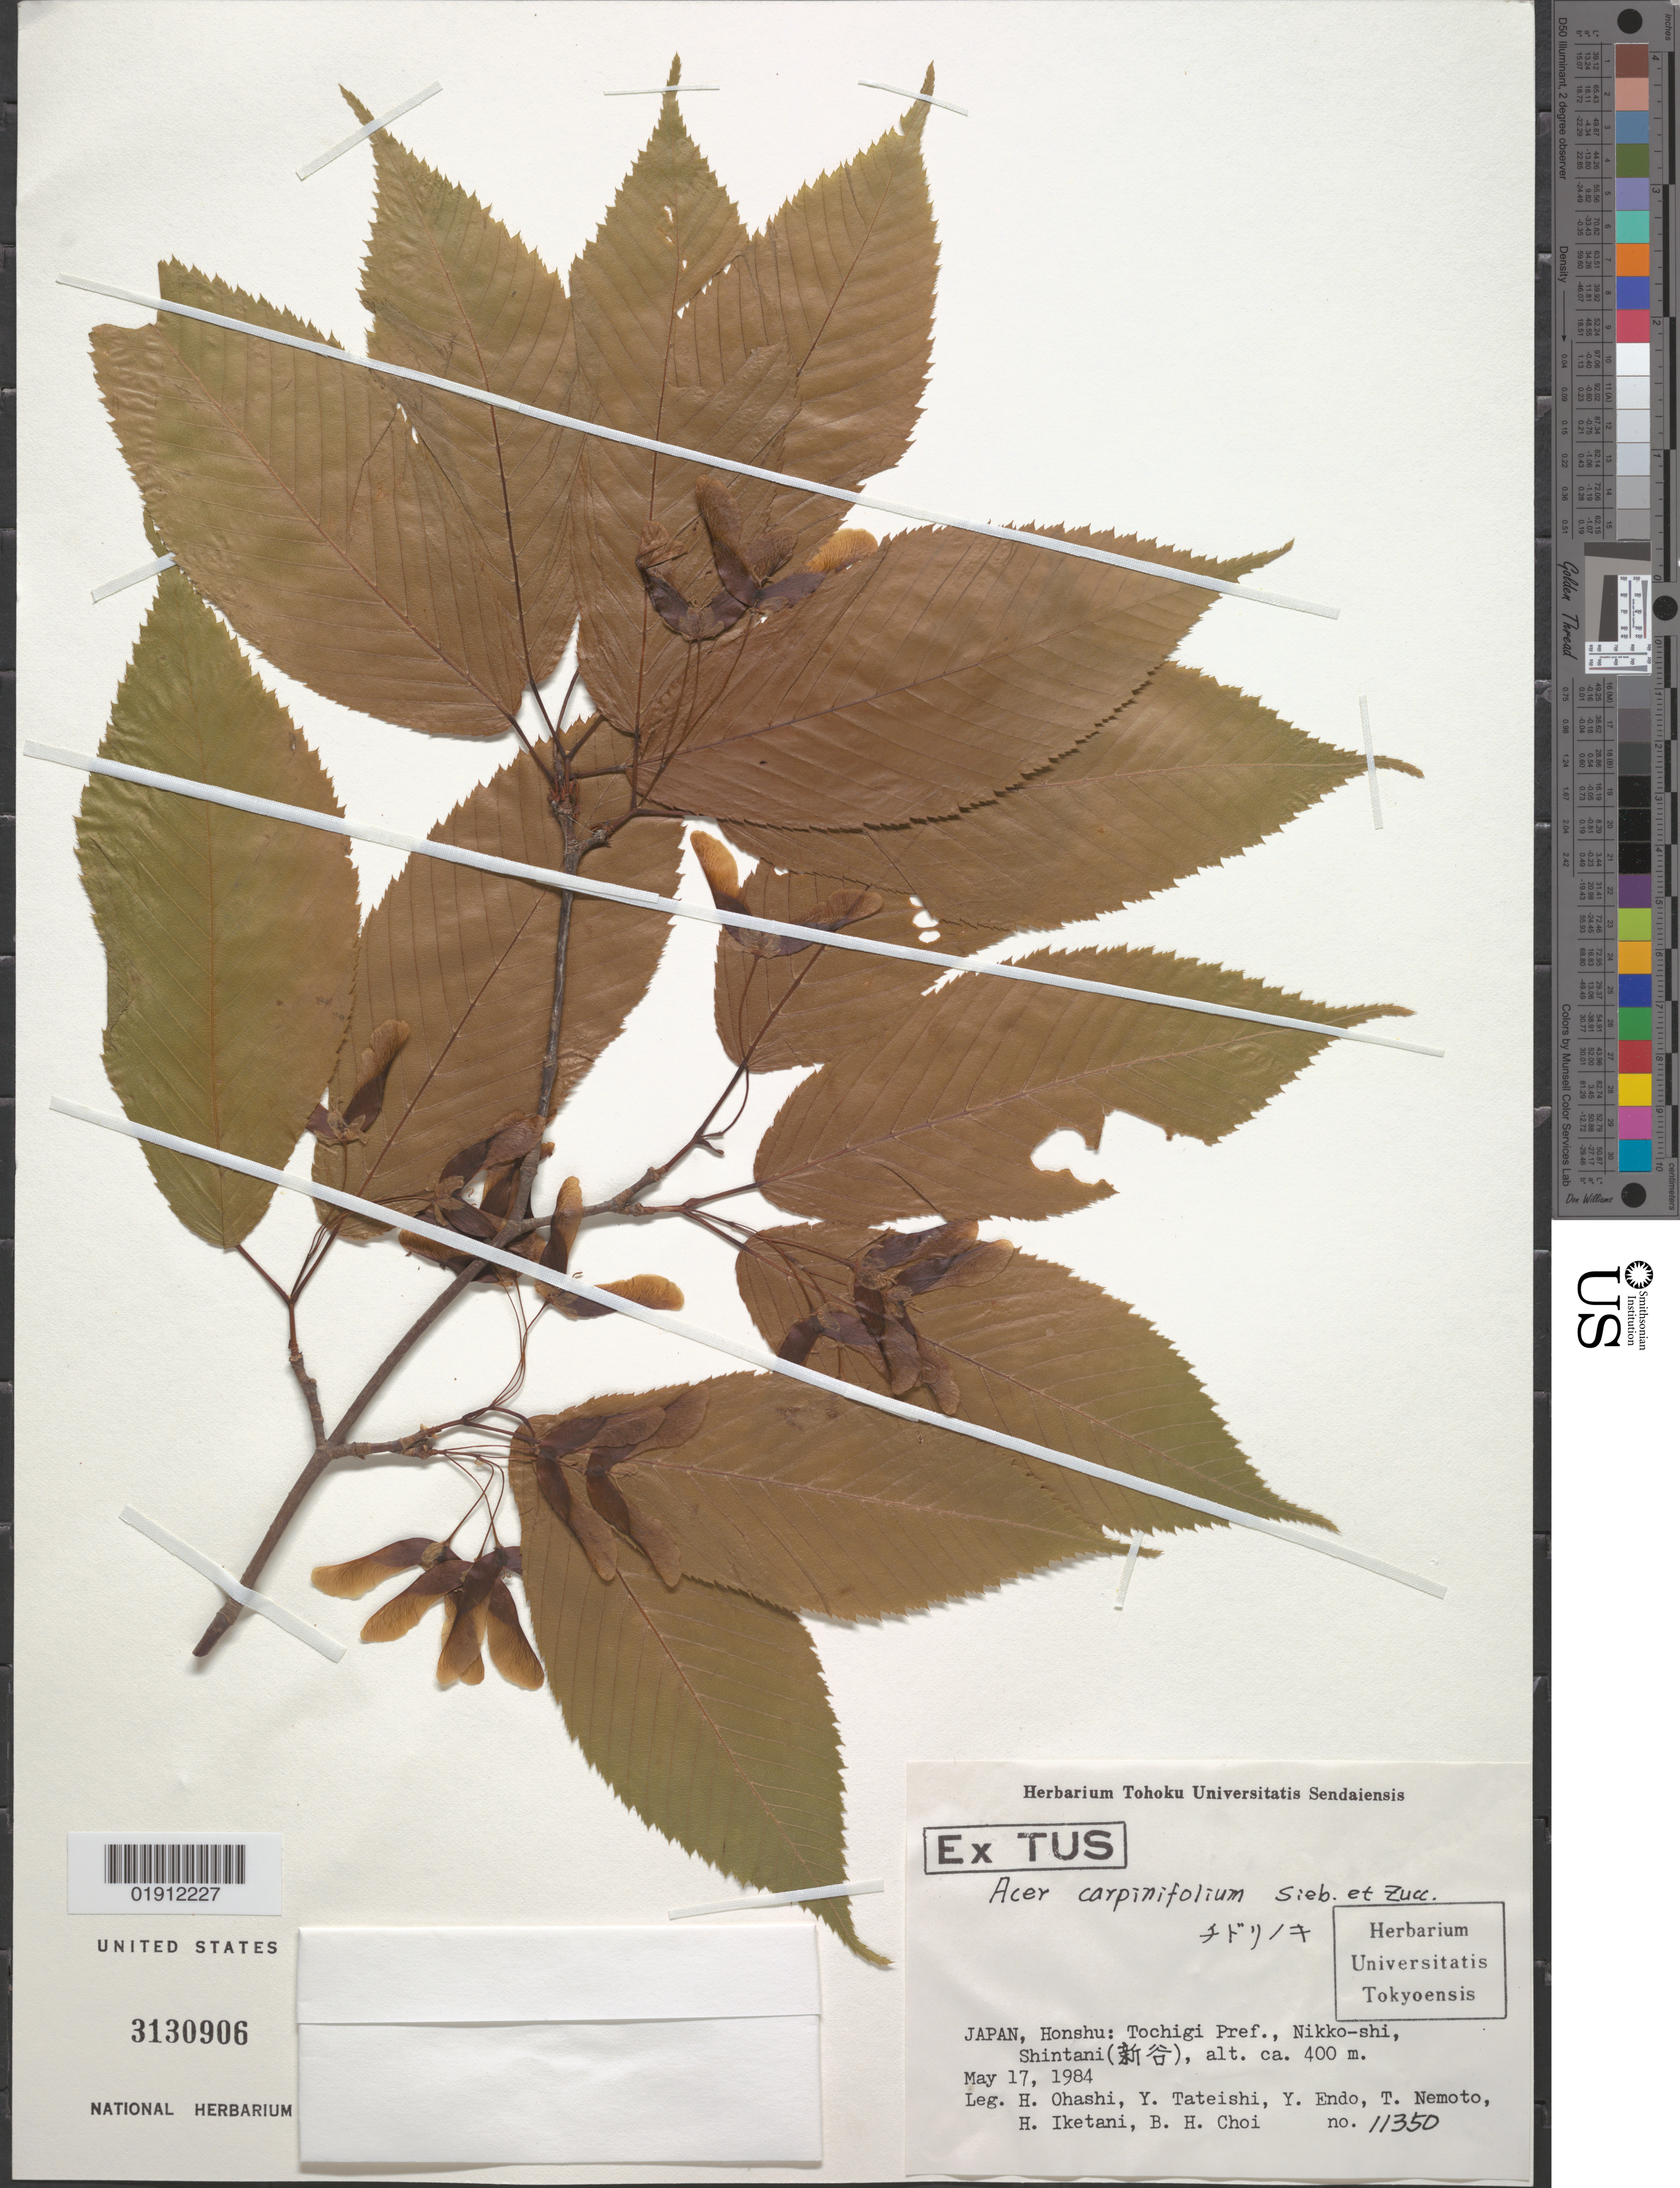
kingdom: Plantae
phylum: Tracheophyta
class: Magnoliopsida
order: Sapindales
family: Sapindaceae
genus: Acer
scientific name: Acer carpinifolium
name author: Siebold & Zucc.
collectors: H. Ohashi, Y. Tateishi, Y. Endo, T. Nemoto, H. Iketani & B.H. Choi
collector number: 11350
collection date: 1984-05-17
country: Japan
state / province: Totigi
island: Honshu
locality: Nikko-shi, Shintani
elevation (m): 400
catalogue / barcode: US 3130906